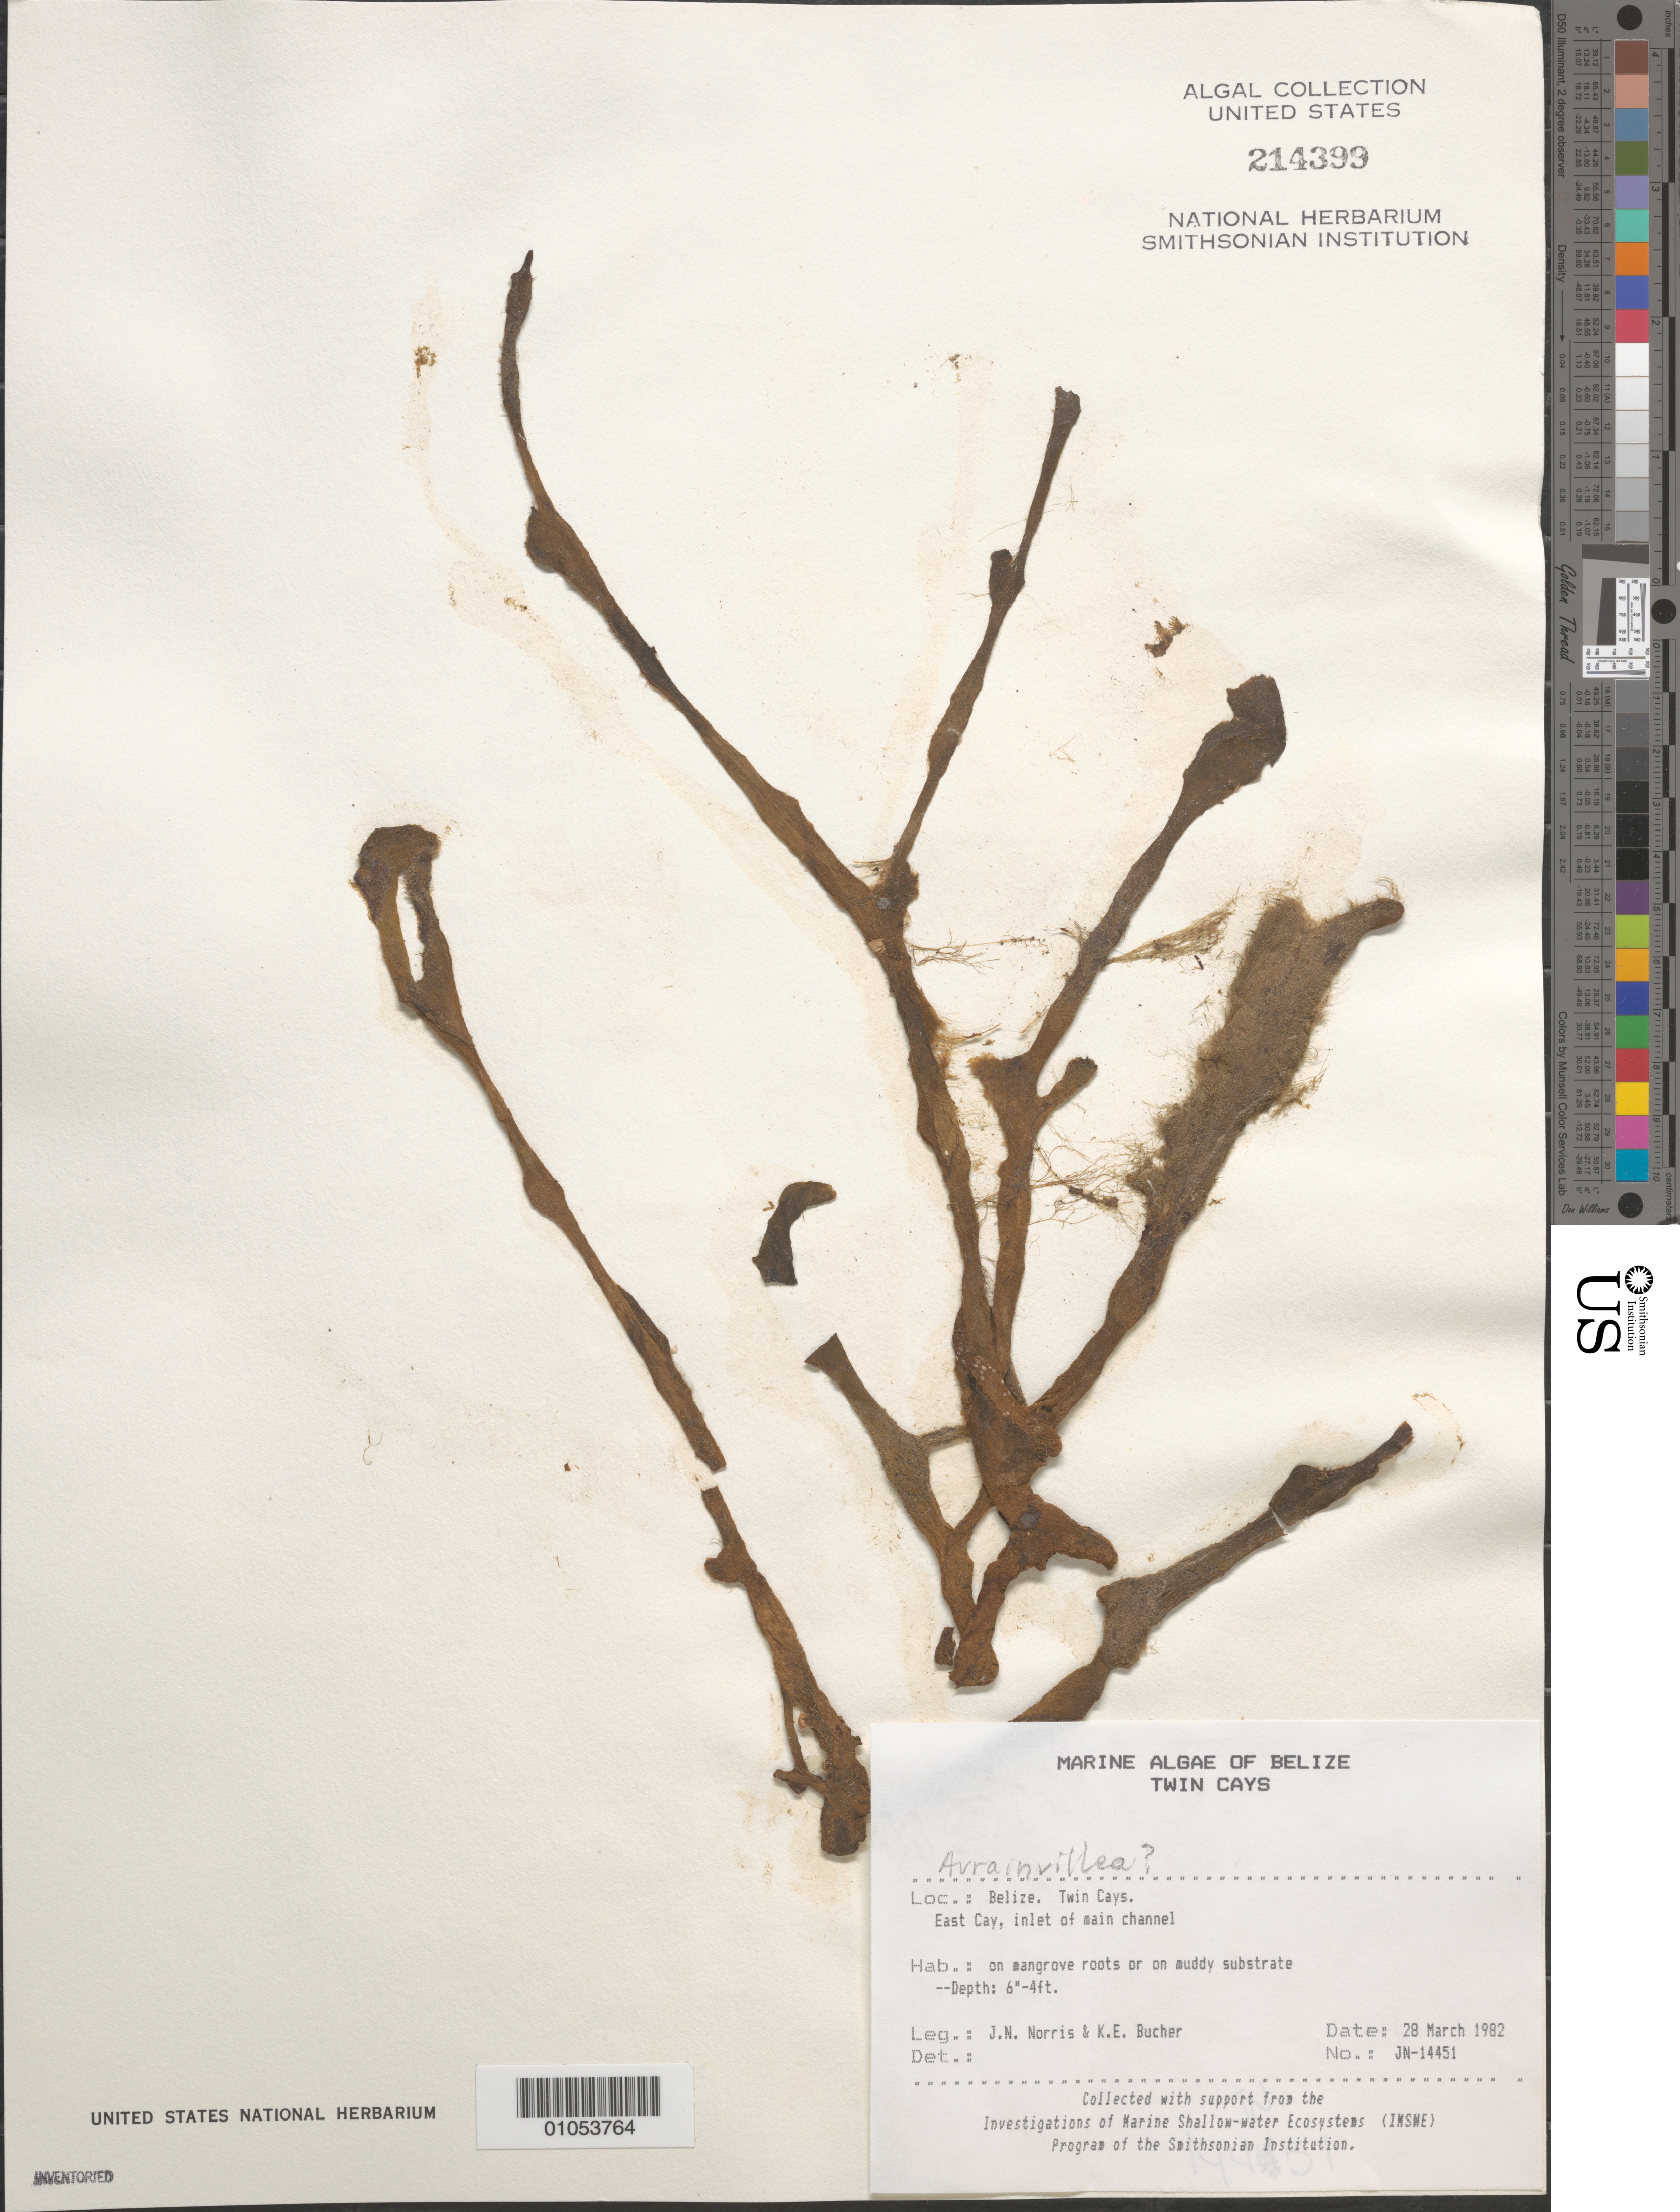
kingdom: Plantae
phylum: Chlorophyta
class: Ulvophyceae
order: Bryopsidales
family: Dichotomosiphonaceae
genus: Avrainvillea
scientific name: Avrainvillea sp.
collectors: J. N. Norris & K. E. Bucher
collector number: JN-14451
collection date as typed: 28 Mar 1982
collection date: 1982-03-28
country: Belize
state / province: Stann Creek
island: East Cay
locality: Inlet of main channel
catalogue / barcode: US 214399